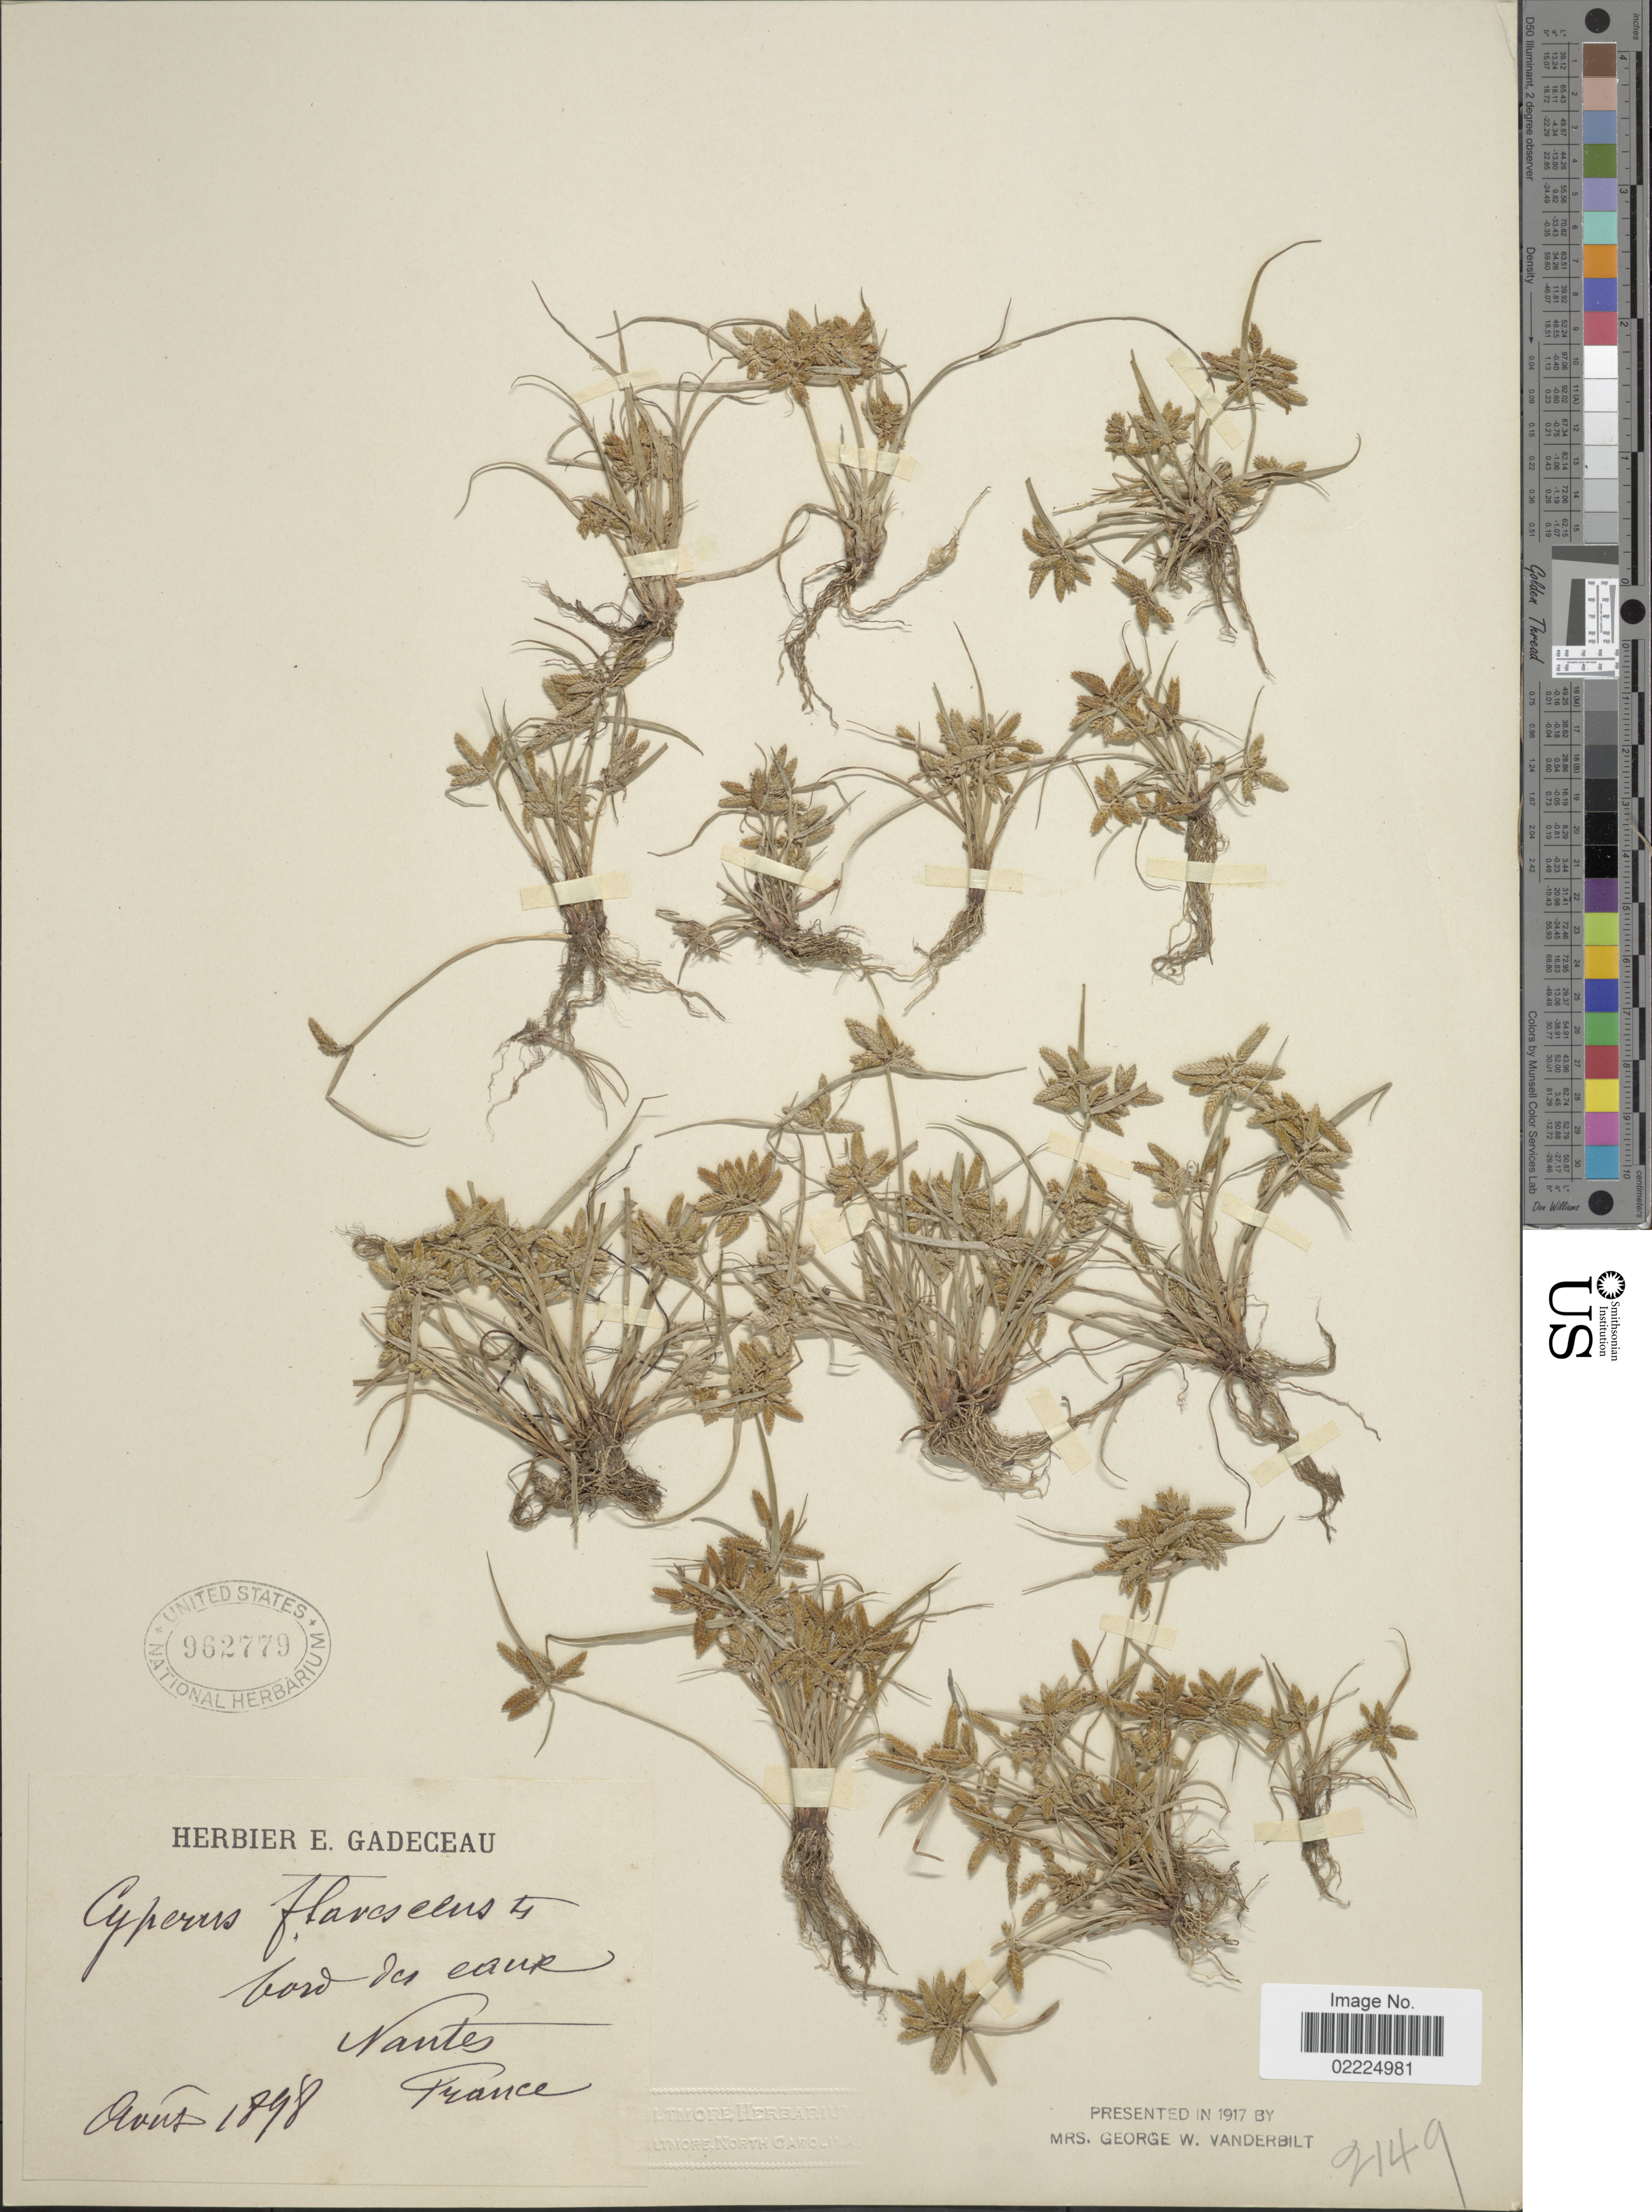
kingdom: Plantae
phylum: Tracheophyta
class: Liliopsida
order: Poales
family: Cyperaceae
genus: Cyperus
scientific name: Cyperus flavescens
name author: L.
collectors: Ex Herb. E. Gadeceau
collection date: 1898-08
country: France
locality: Bord des eaux, Nantes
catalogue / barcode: US 962779